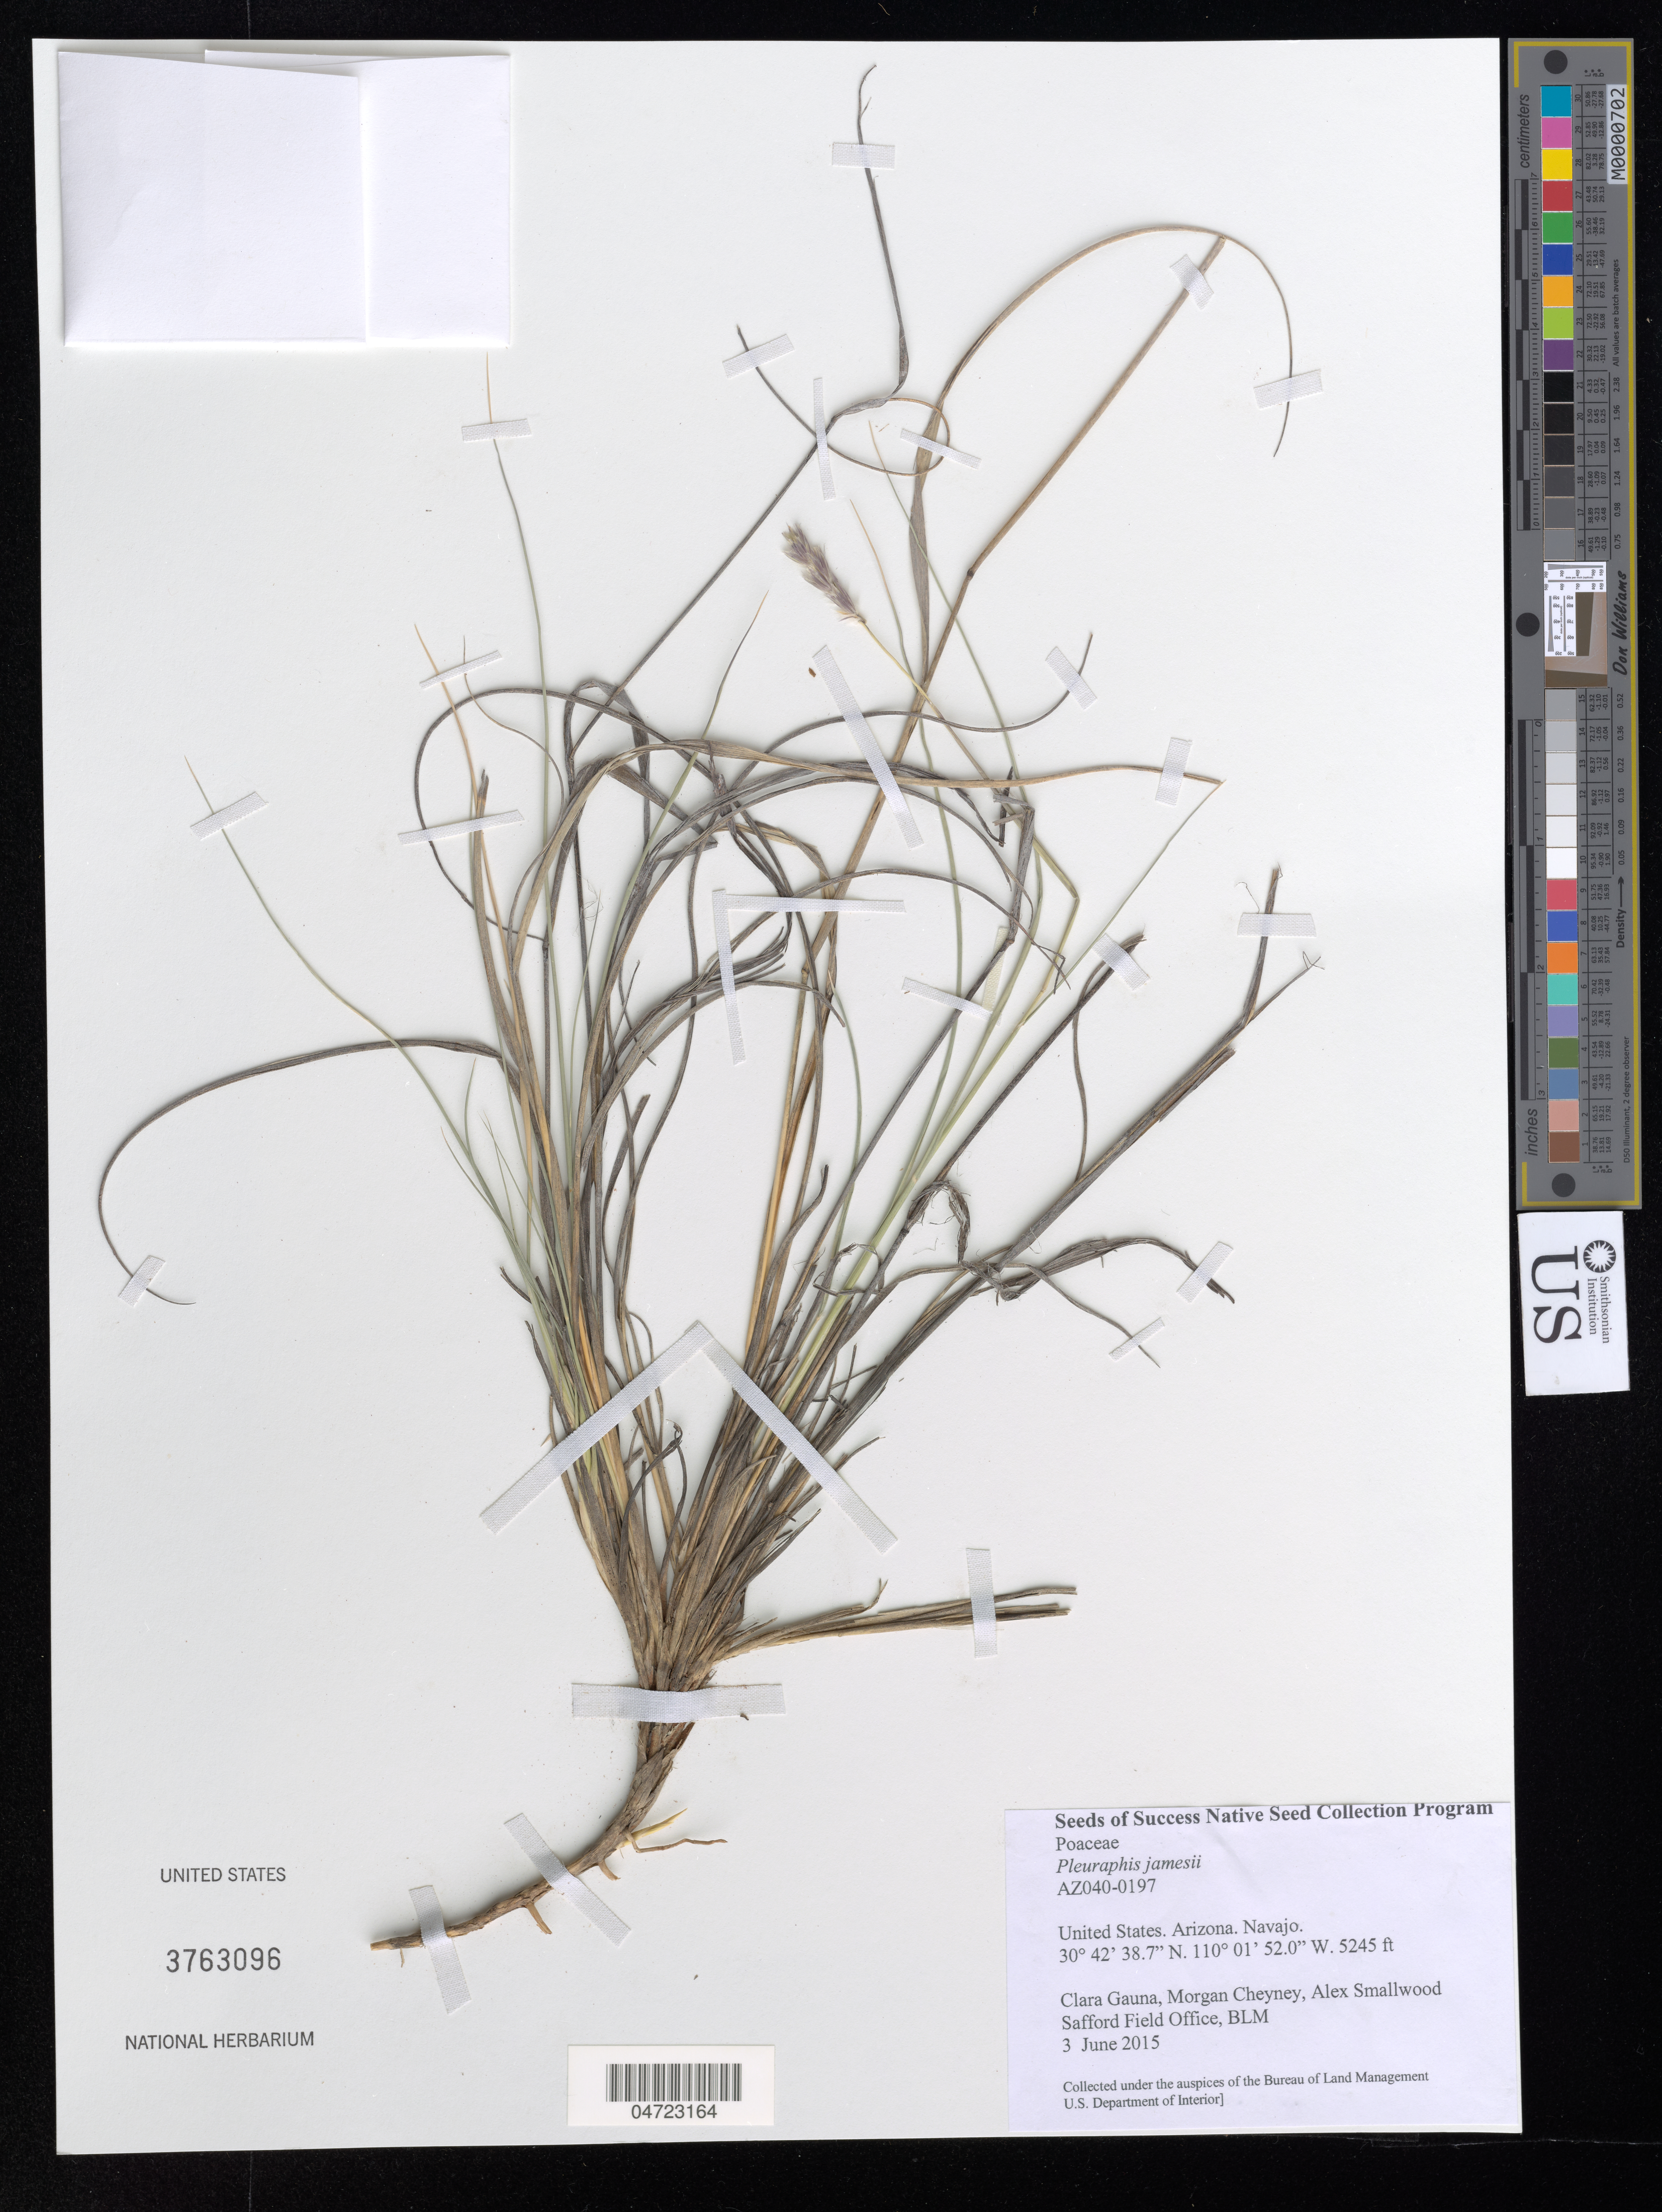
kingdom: Plantae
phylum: Tracheophyta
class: Liliopsida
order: Poales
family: Poaceae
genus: Pleuraphis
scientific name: Pleuraphis jamesii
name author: Torr.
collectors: C. Gauna, M. Cheyney & A. Smallwood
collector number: AZ040-0197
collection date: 2015-06-03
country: United States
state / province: Arizona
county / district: Navajo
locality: Navajo.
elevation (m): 1599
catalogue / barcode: US 3763096